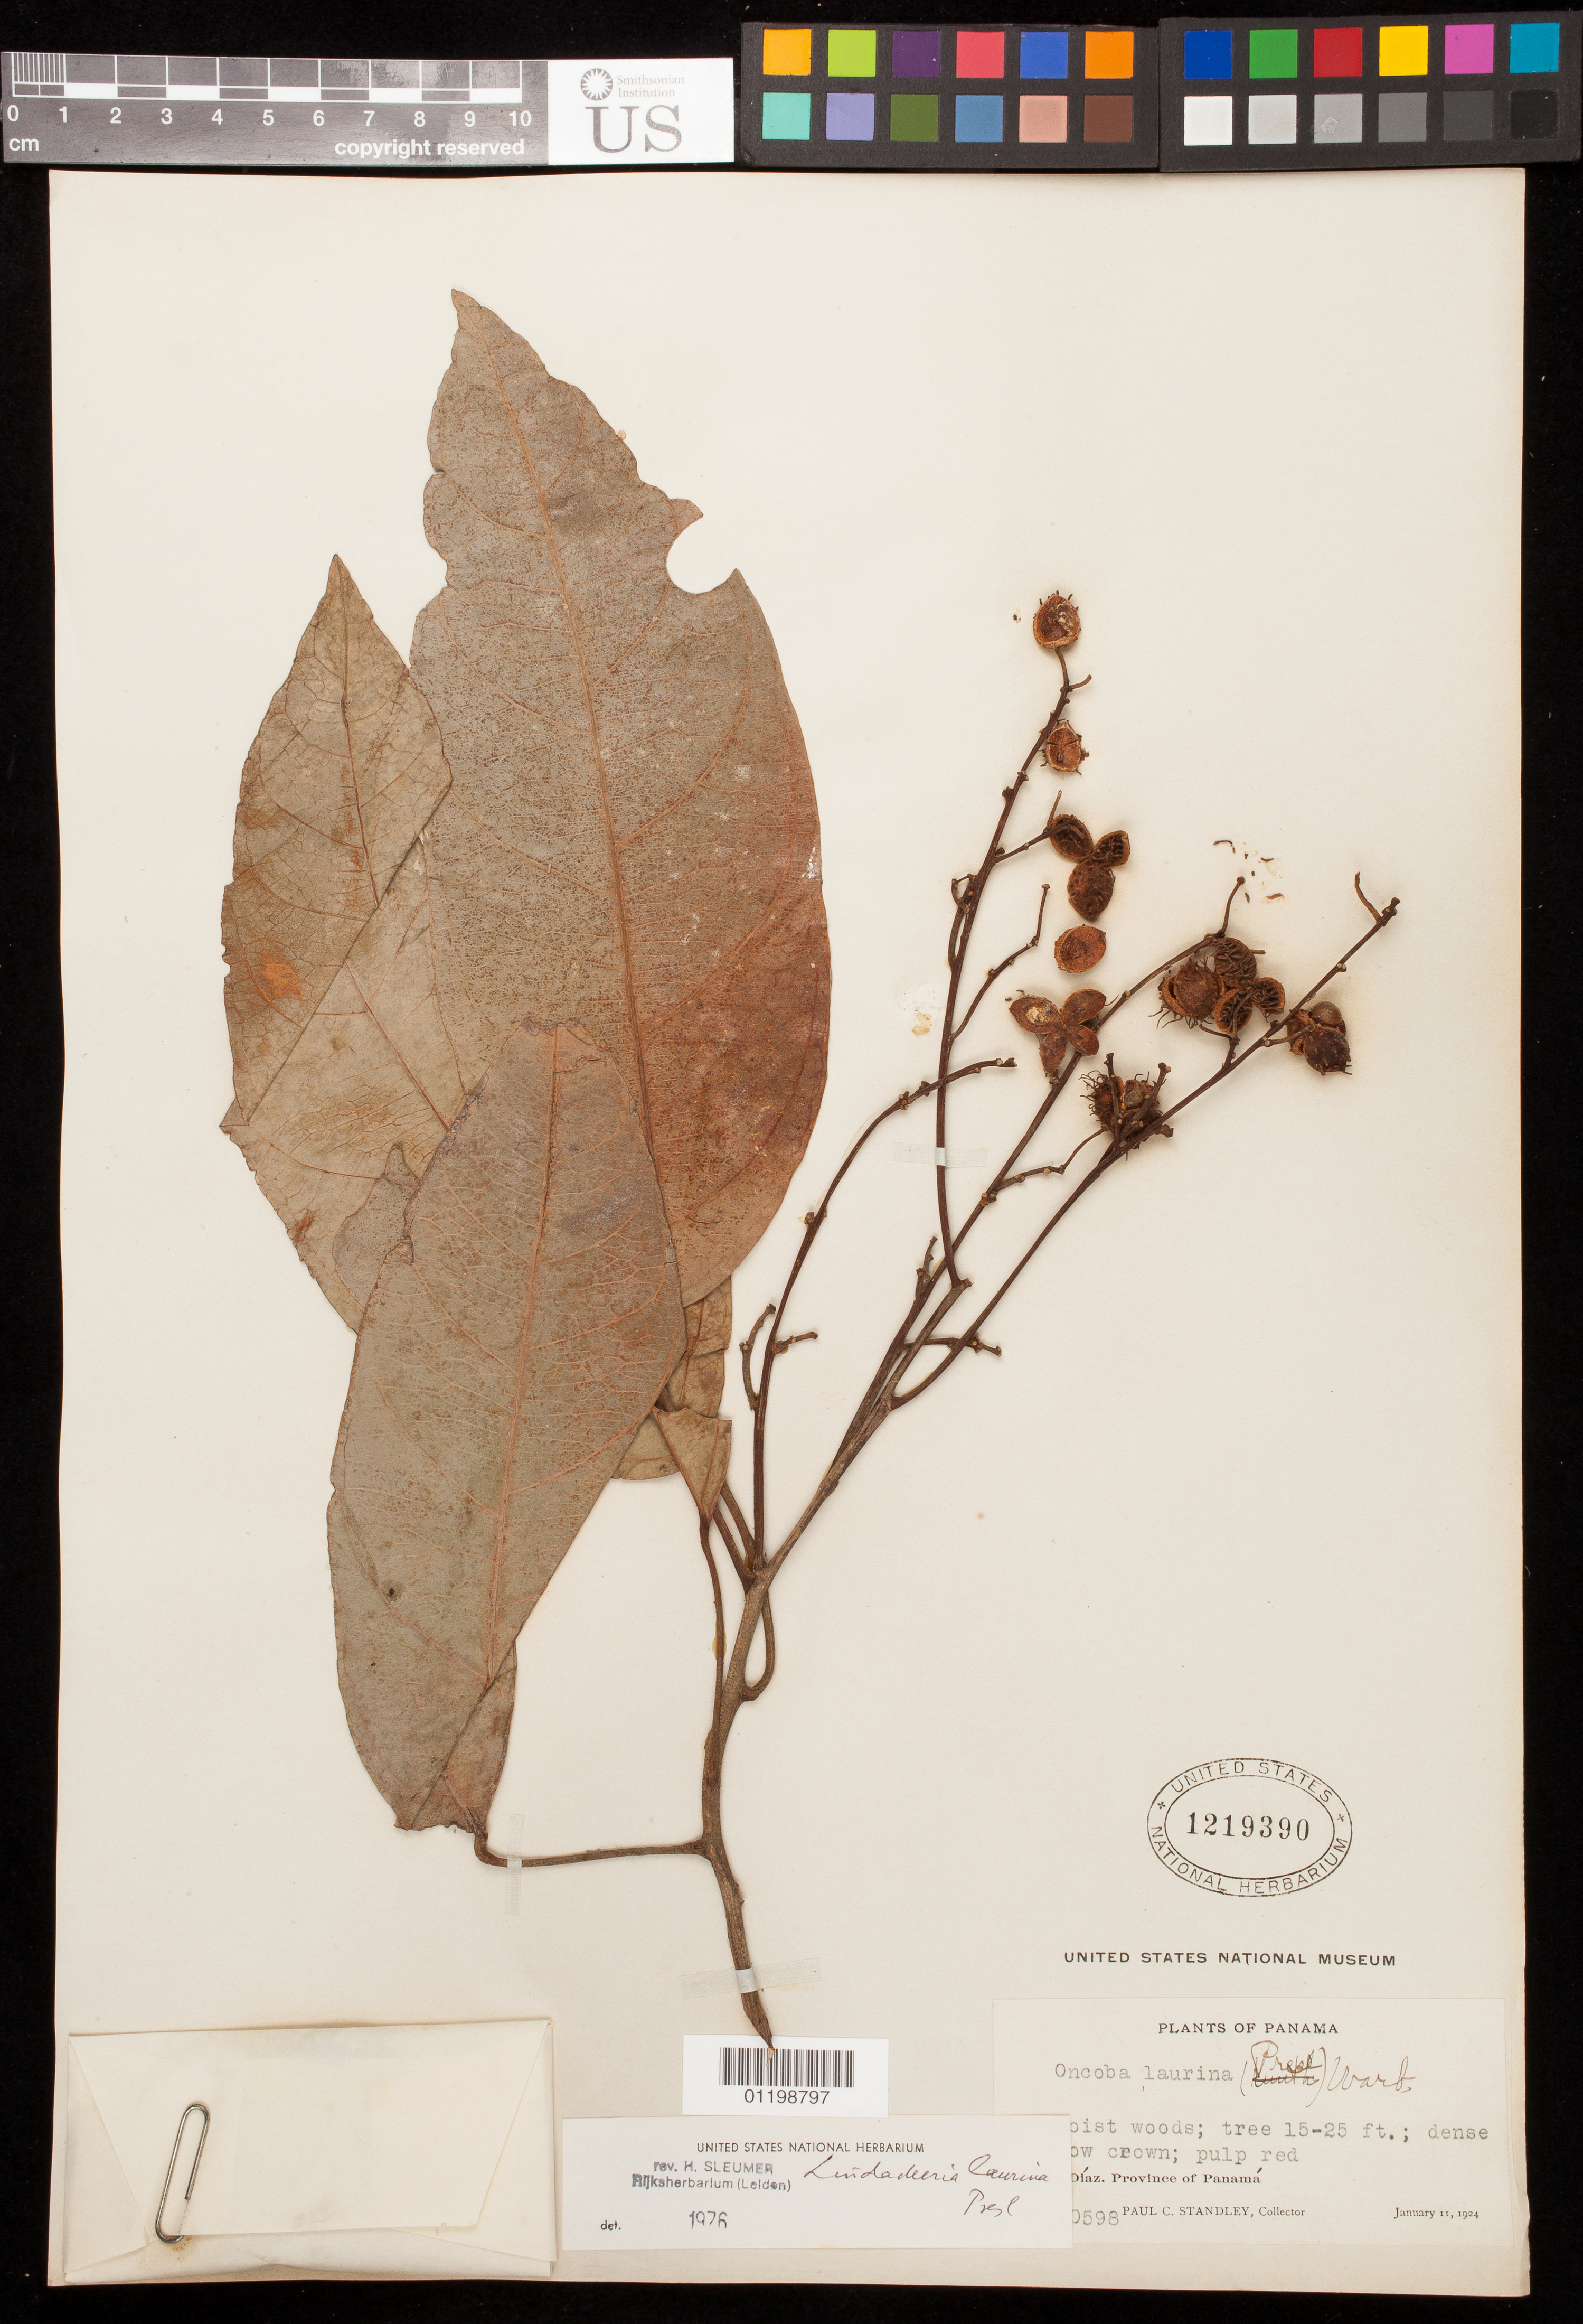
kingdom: Plantae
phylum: Tracheophyta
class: Magnoliopsida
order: Malpighiales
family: Achariaceae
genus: Lindackeria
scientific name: Lindackeria laurina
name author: C. Presl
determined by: Sleumer, H. O.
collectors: P. C. Standley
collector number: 30598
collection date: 1924-01-11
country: Panama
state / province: Panamá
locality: Juan Díaz.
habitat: Moist woods.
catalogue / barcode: US 1219390